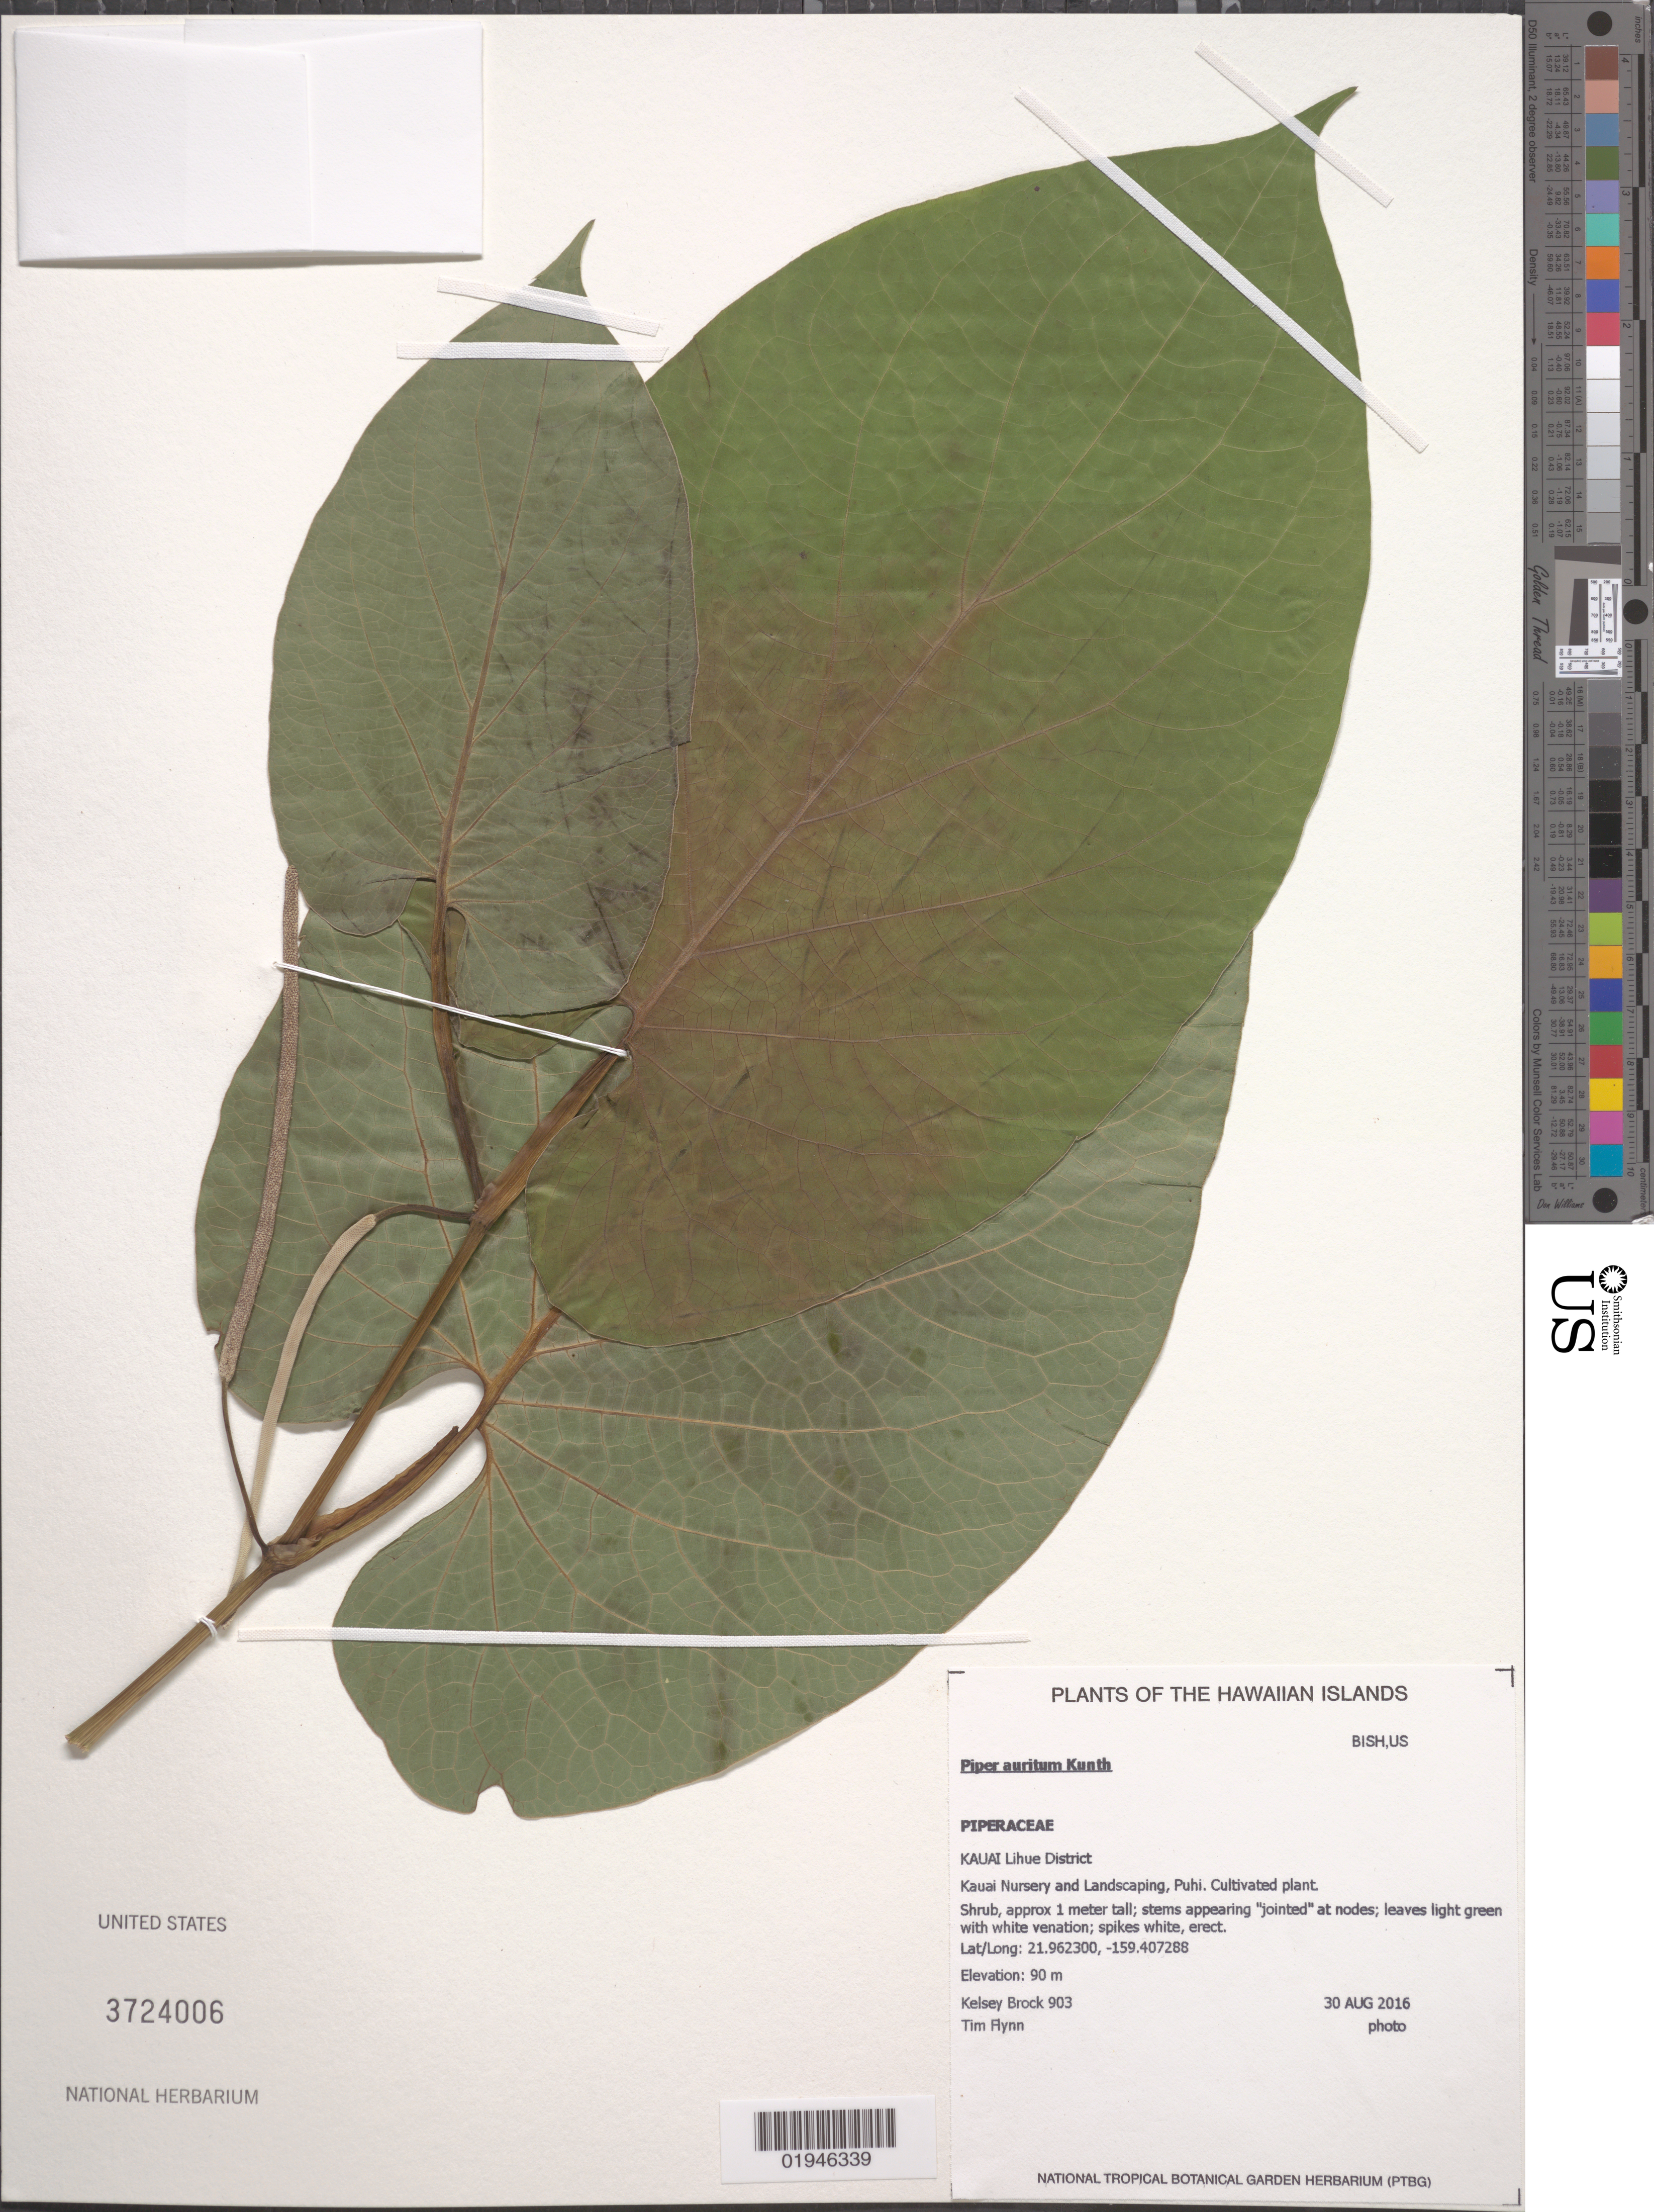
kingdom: Plantae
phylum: Tracheophyta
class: Magnoliopsida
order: Piperales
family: Piperaceae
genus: Piper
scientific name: Piper auritum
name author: Kunth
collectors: K. Brock & T. W. Flynn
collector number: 903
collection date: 2016-08-30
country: United States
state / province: Hawaii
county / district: Kauai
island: Kaua'i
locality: Lihue District, Kauai Nursery and Landscaping, Puhi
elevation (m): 90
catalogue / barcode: US 3716006